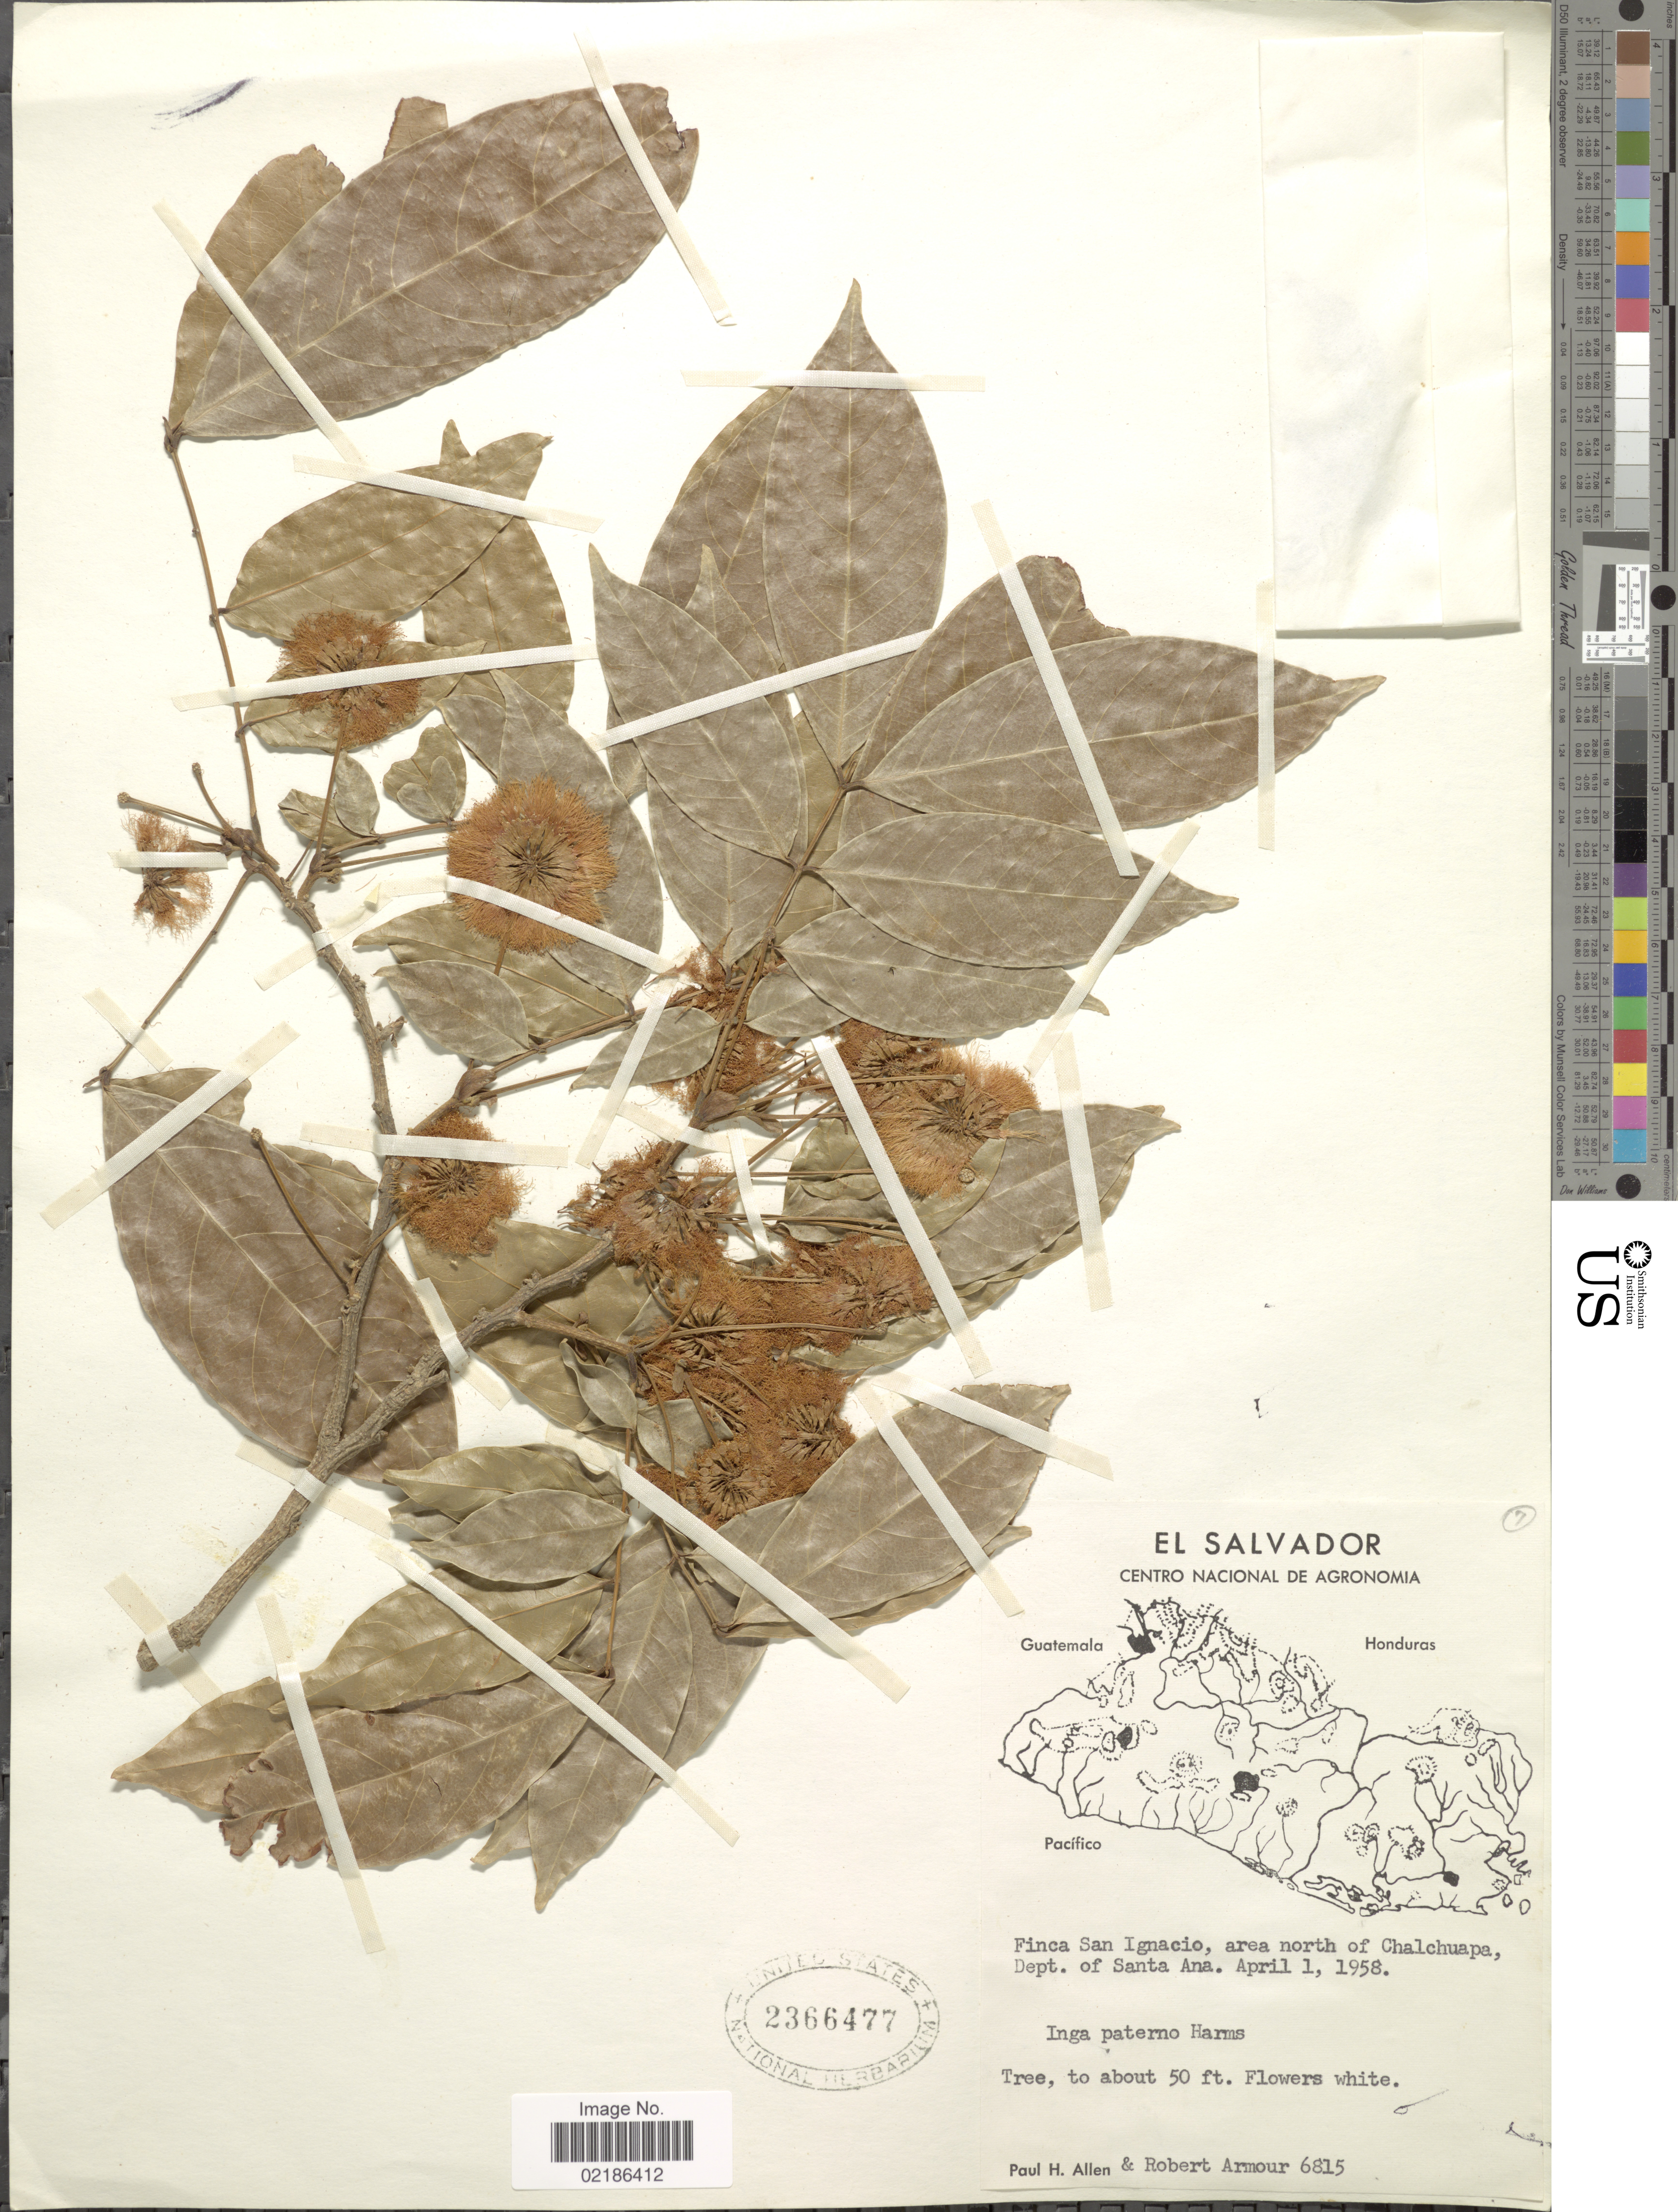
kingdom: Plantae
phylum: Tracheophyta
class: Magnoliopsida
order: Fabales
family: Fabaceae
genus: Inga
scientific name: Inga paterno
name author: Harms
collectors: P. H. Allen & R. Armour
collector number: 6815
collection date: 1958-04-01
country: El Salvador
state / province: Santa Ana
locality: Finca San Ignacio, area north of Chalchuapa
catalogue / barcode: US 2366477